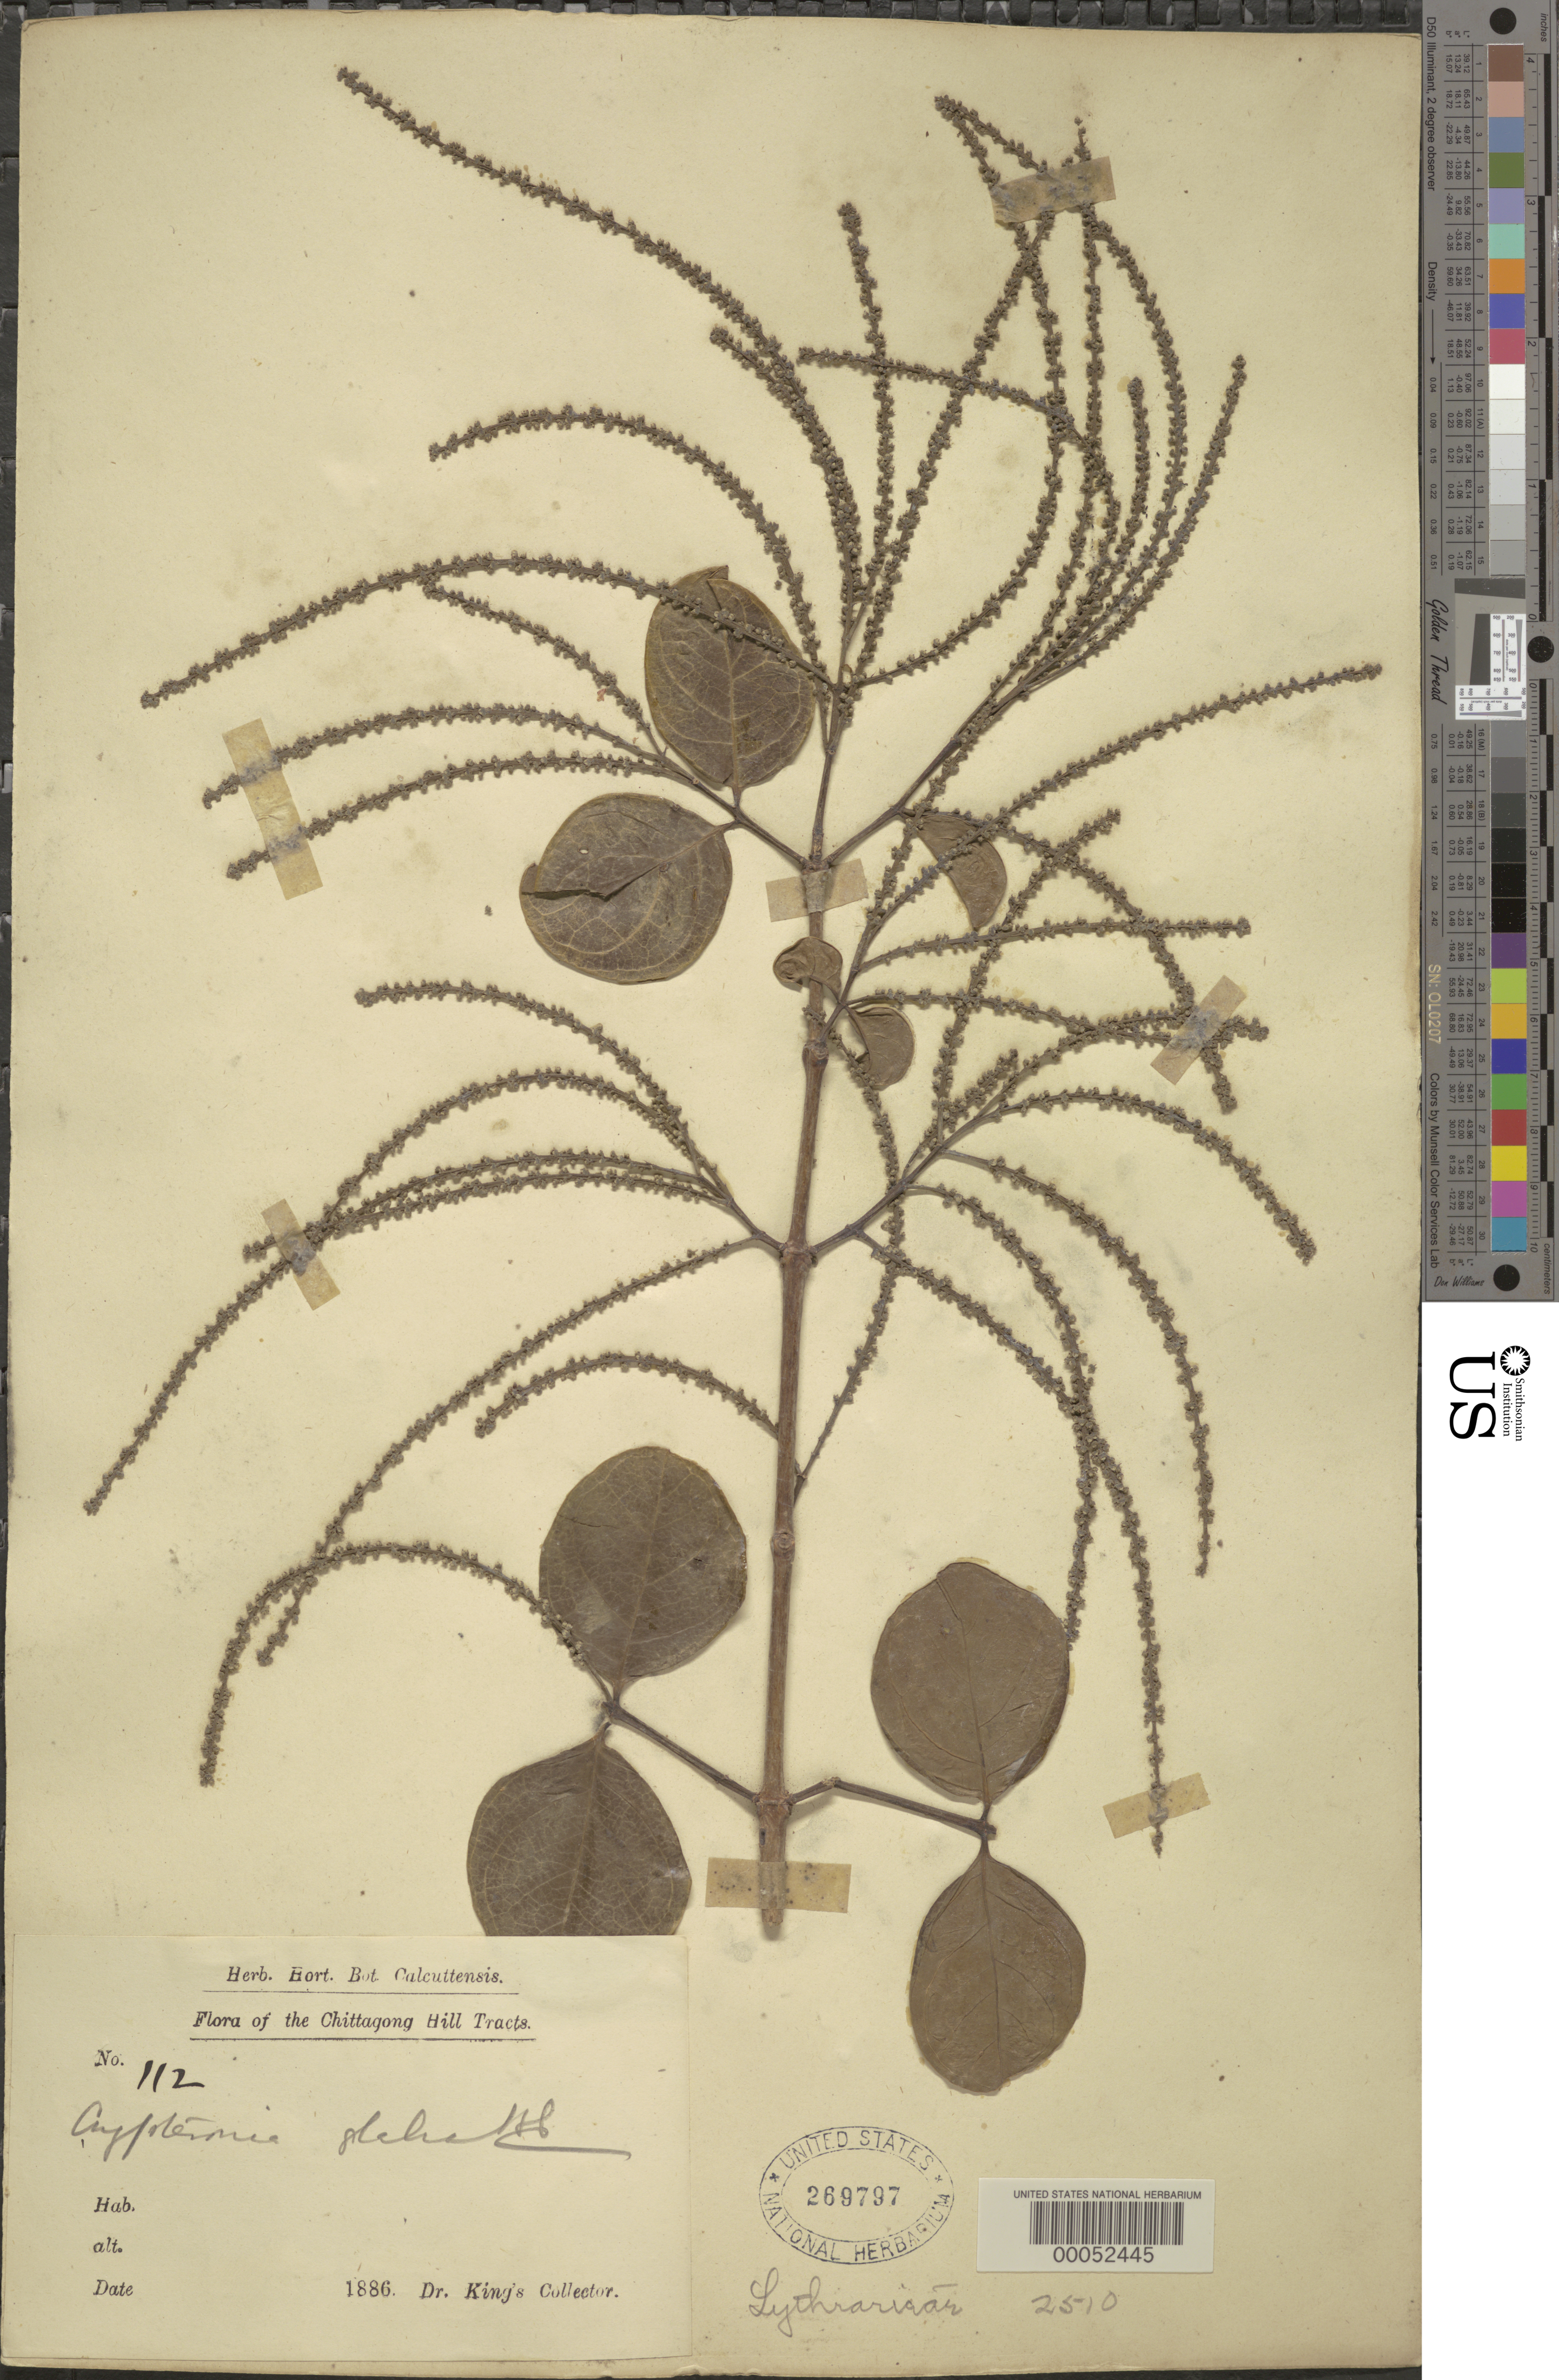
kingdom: Plantae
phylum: Tracheophyta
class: Magnoliopsida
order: Myrtales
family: Crypteroniaceae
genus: Crypteronia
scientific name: Crypteronia glabra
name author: Endl.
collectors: Dr. King's collector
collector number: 112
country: Bangladesh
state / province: Chittagong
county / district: Parbattya Chattagram ?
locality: Hill tracts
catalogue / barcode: US 269797